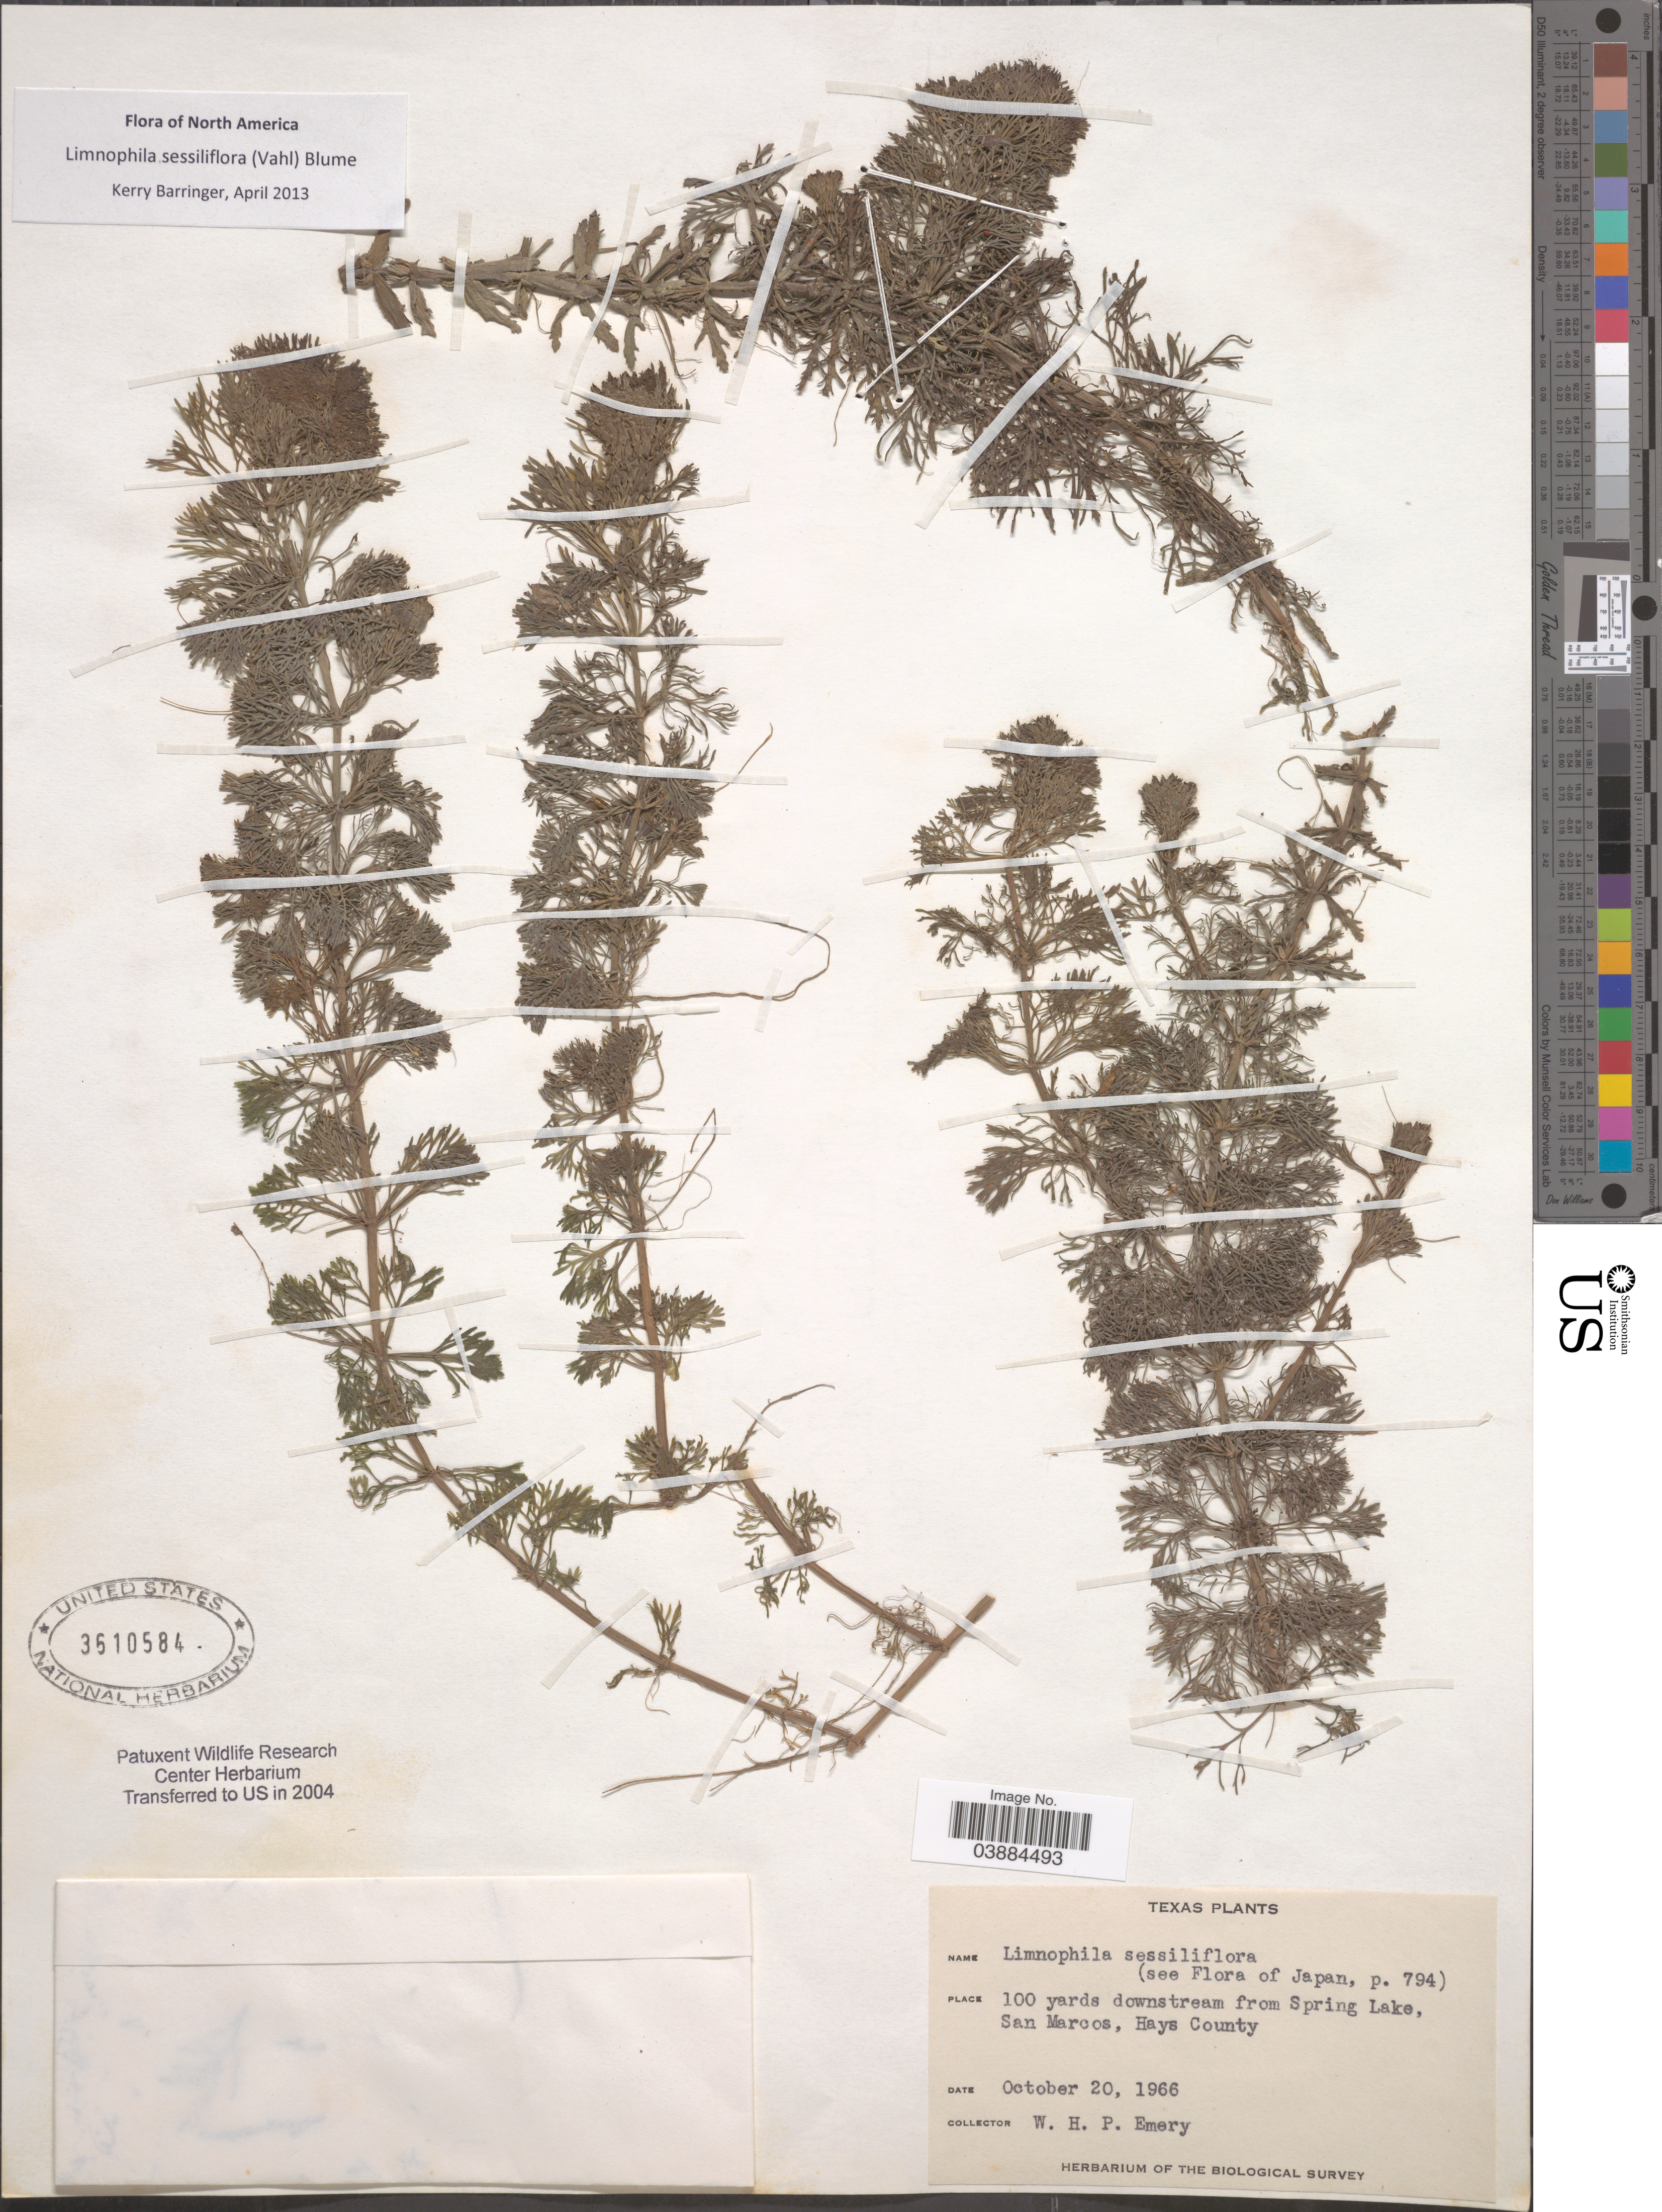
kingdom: Plantae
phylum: Tracheophyta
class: Magnoliopsida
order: Lamiales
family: Plantaginaceae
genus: Limnophila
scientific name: Limnophila sessiliflora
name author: (Vahl) Blume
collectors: W. Emery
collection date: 1966-10-20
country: United States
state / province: Texas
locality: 100 yards downstream from Spring Lake, San Marcos, Hays County.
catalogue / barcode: US 3610584